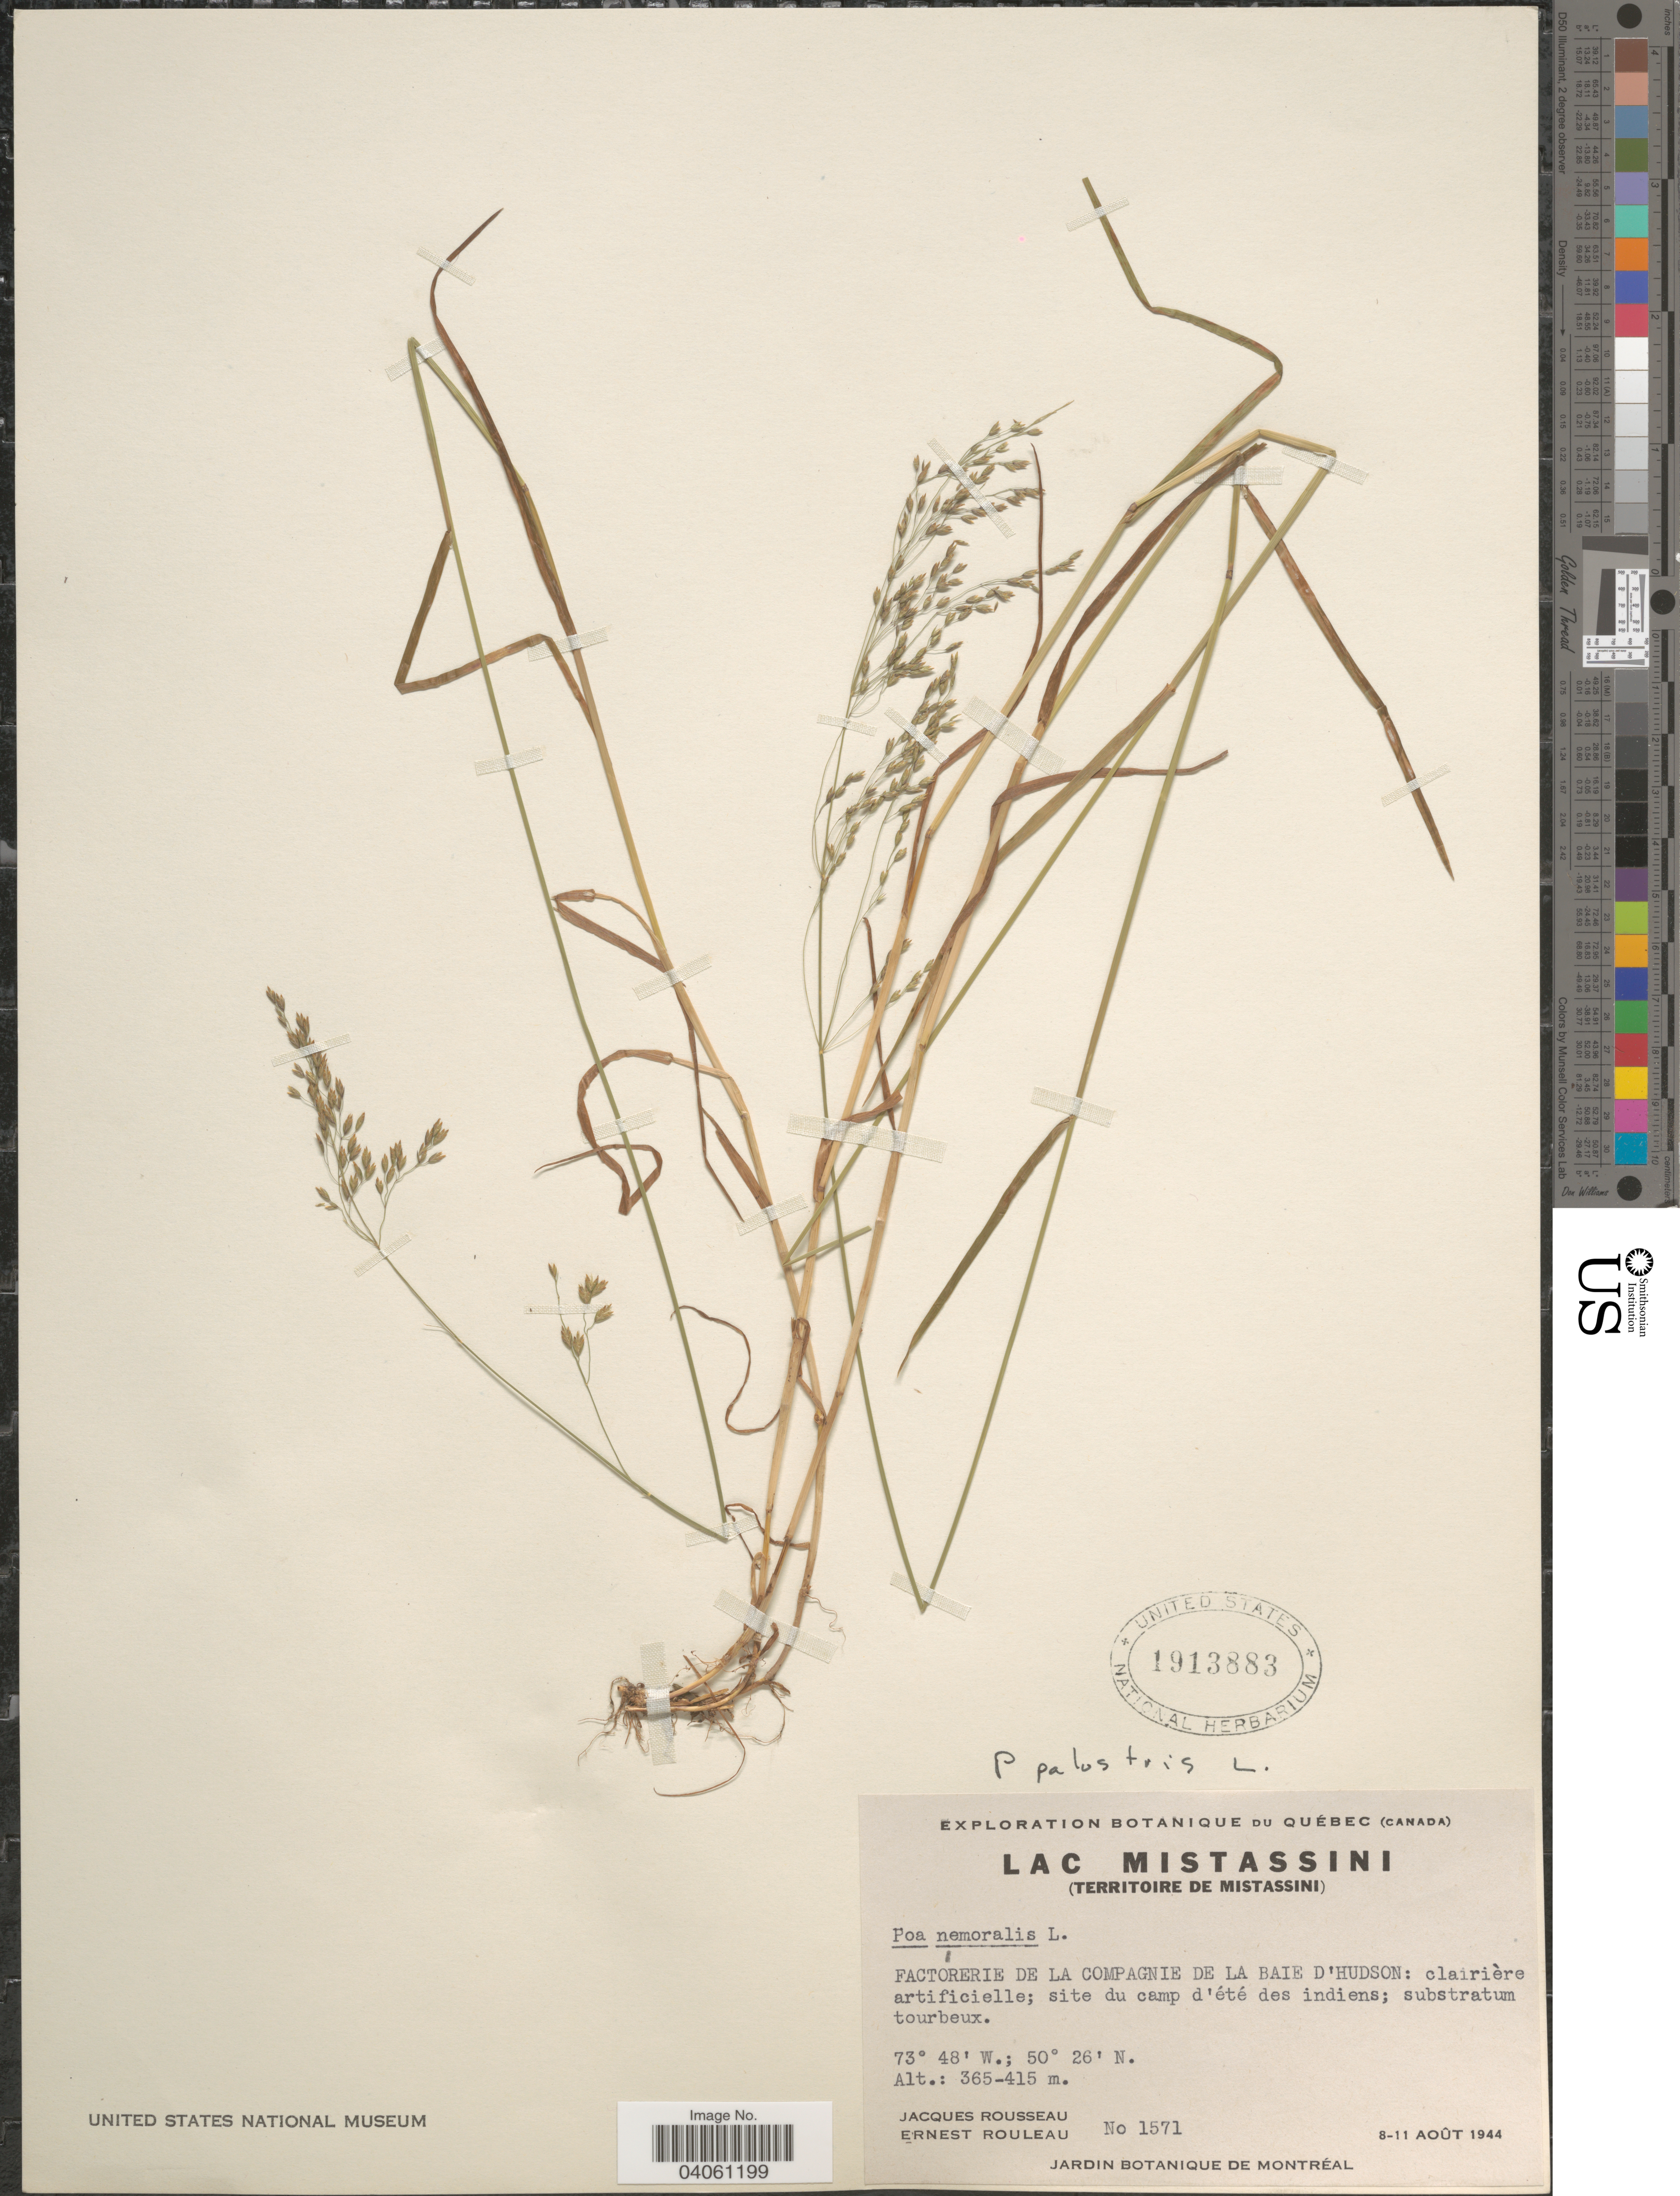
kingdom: Plantae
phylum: Tracheophyta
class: Liliopsida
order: Poales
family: Poaceae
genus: Poa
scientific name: Poa palustris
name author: L.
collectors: J. Rousseau & J. Rouleau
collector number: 1571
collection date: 1944-08-08/1944-08-11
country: Canada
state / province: Quebec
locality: Lac Mistassini (Territoire de Mistassini). Factorerie De La Compagnie De La Baie D'Hudson: clairière artificielle; site du camp d ' été des indiens; substratum tourbeux.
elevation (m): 365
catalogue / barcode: US 1913883